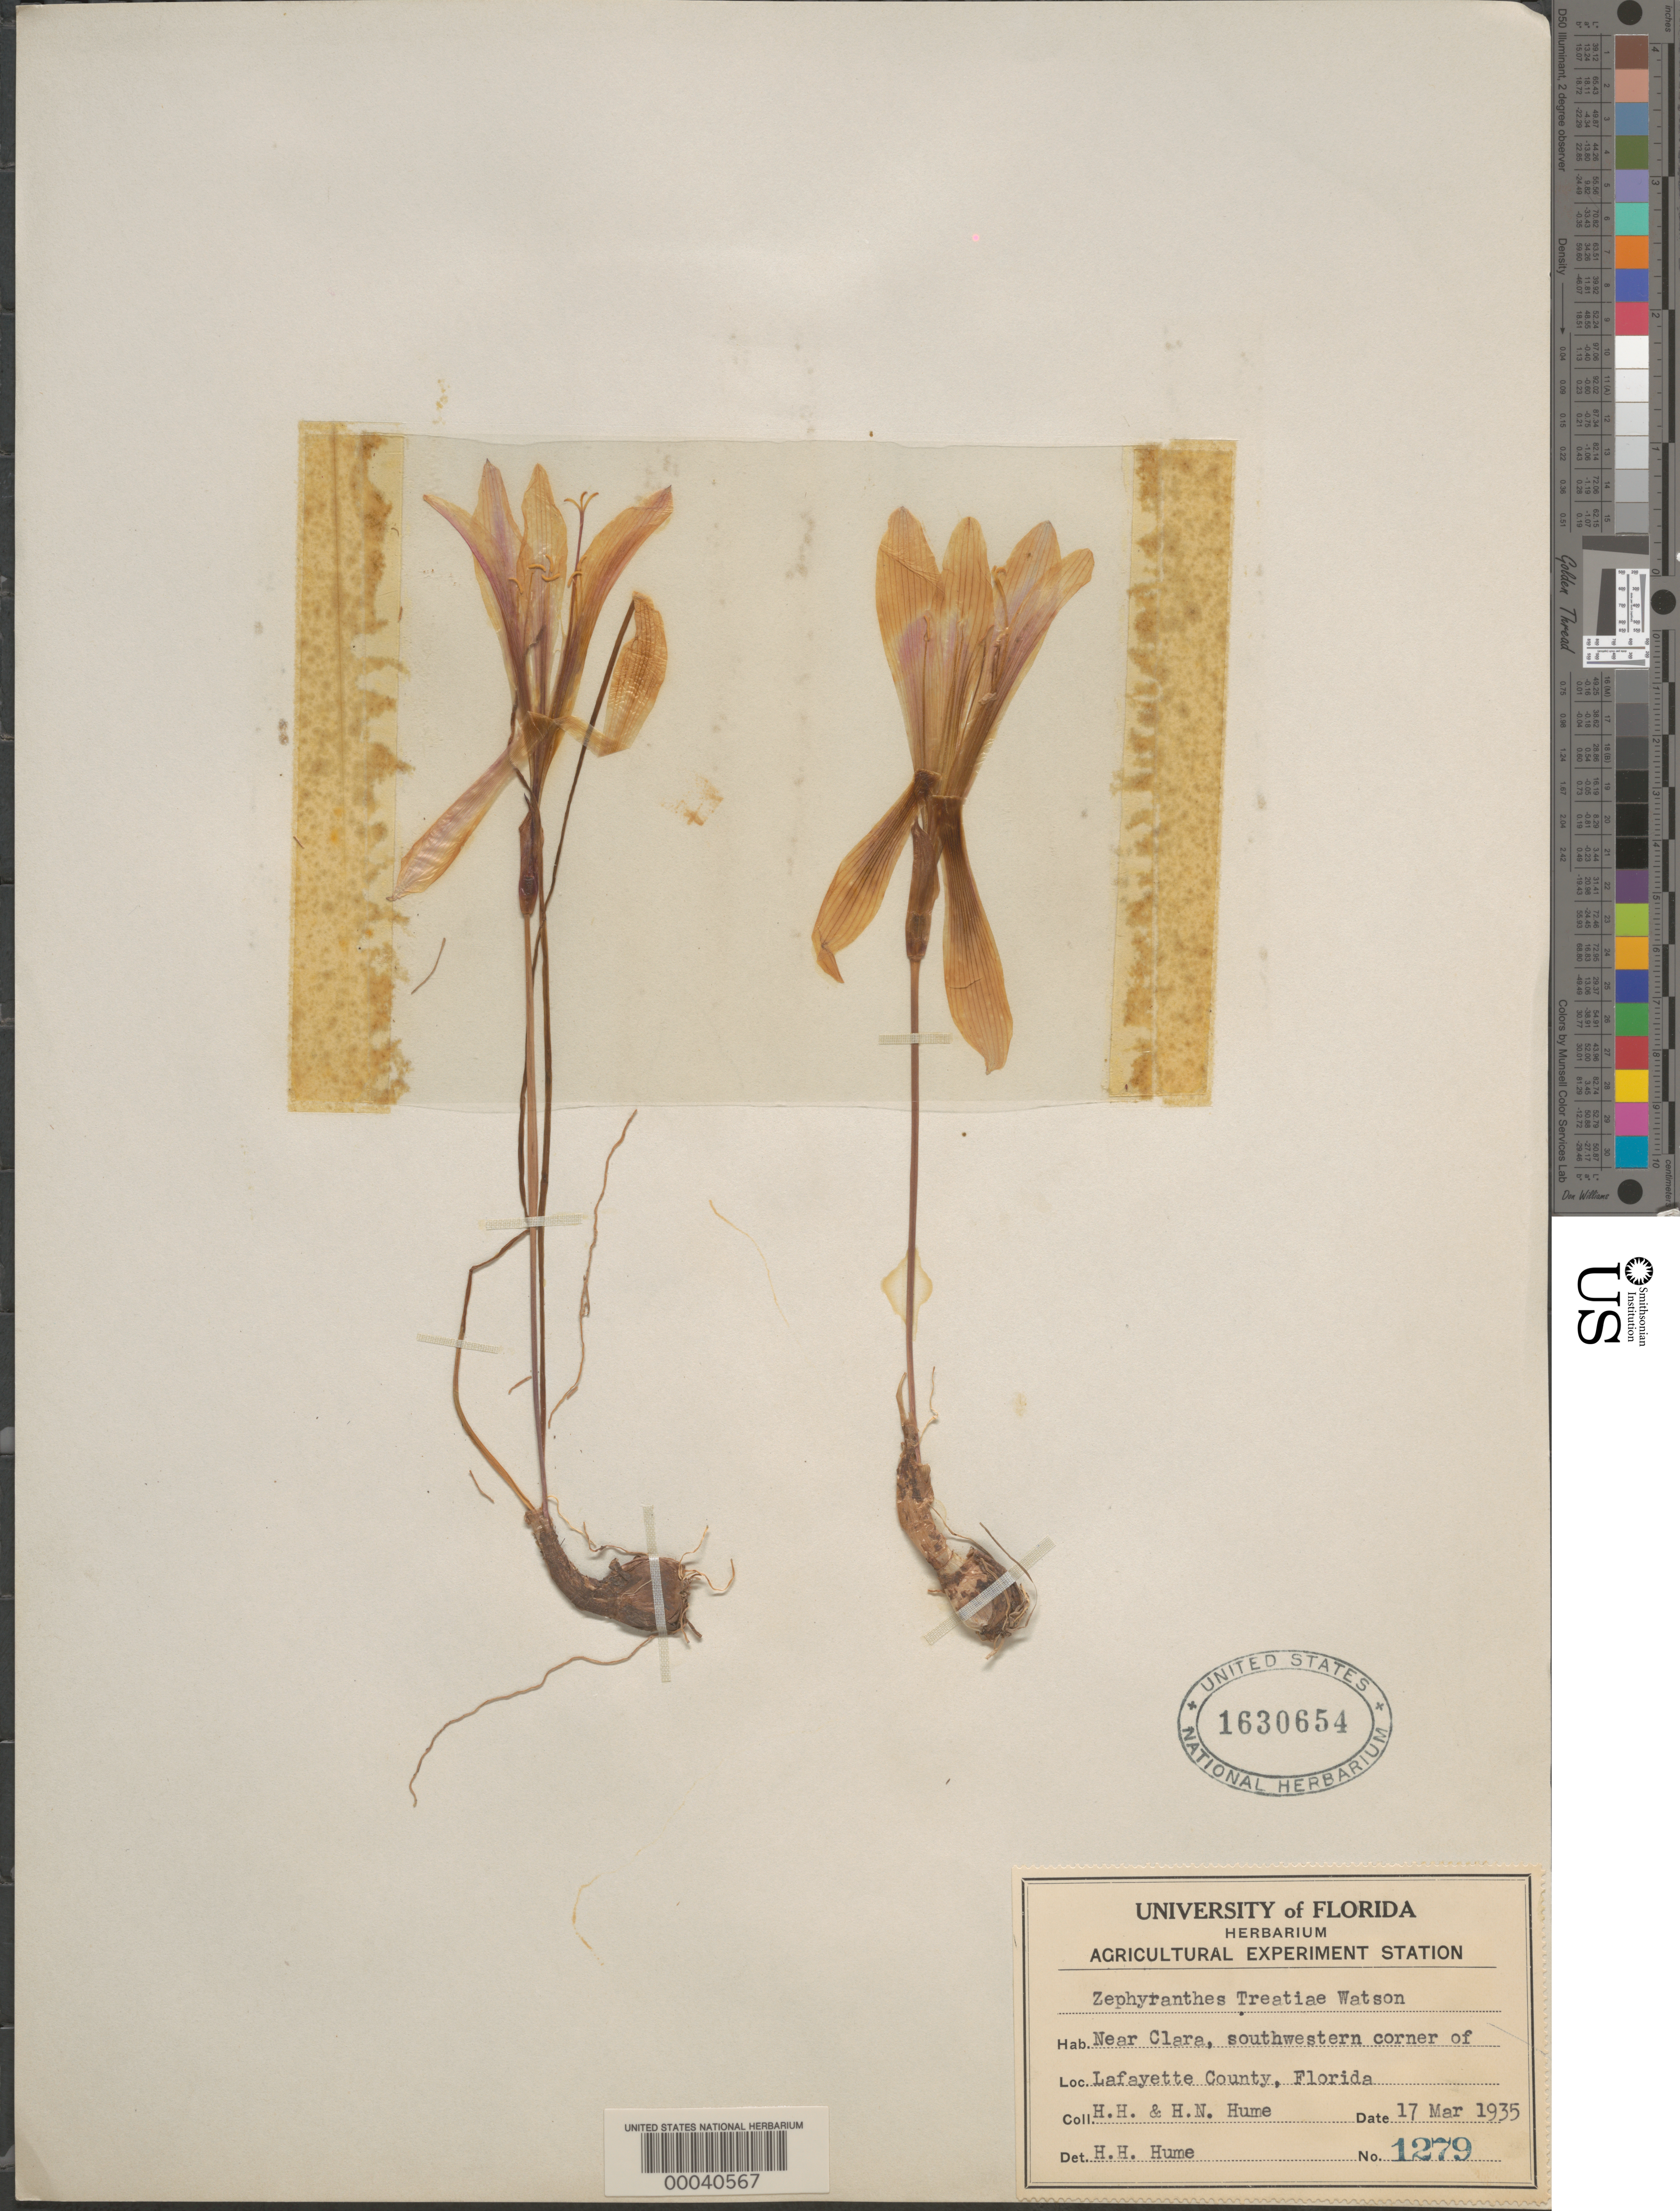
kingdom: Plantae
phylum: Tracheophyta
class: Liliopsida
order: Asparagales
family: Amaryllidaceae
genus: Zephyranthes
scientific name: Zephyranthes treatiae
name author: S. Watson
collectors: H. Hume & H. Hume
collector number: Univ Of Fl Herb 1279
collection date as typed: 17 Mar 1935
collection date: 1935-03-17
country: United States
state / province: Florida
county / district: Lafayette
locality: Near clara, sw corner of county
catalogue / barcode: US 1630654